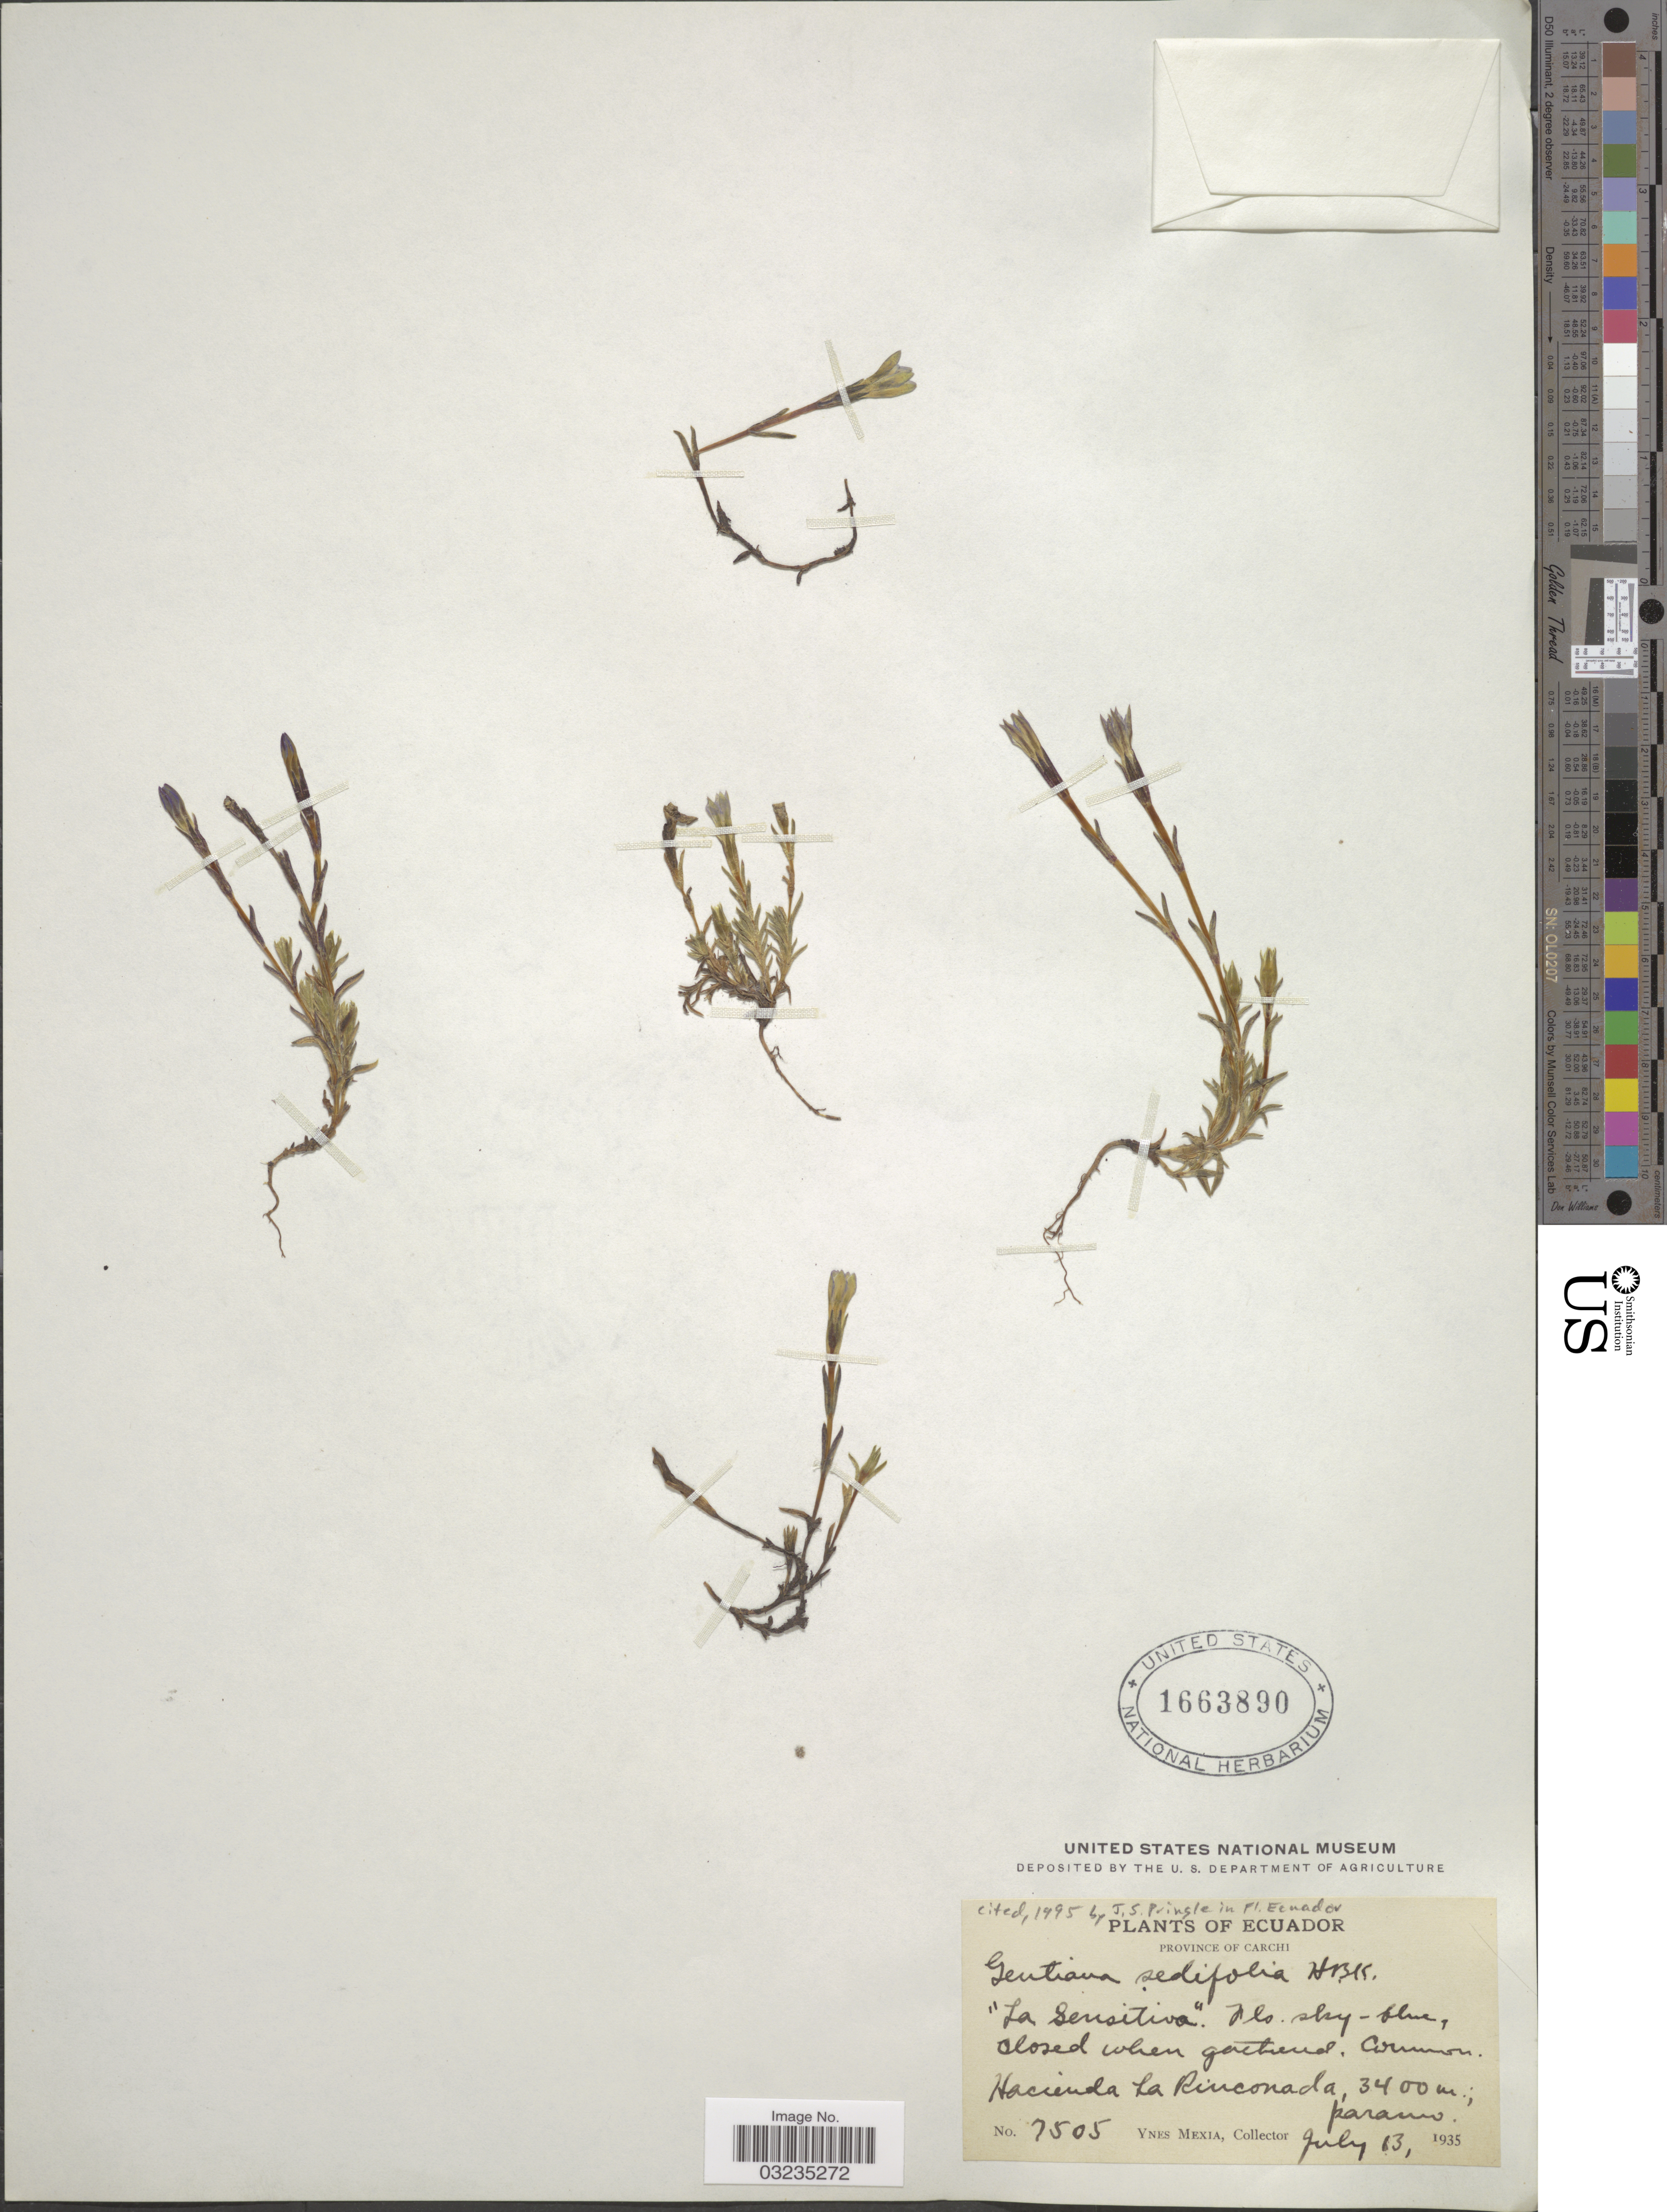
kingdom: Plantae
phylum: Tracheophyta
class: Magnoliopsida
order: Gentianales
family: Gentianaceae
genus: Gentiana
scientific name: Gentiana sedifolia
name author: Kunth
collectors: Y. Mexia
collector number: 7505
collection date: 1935-07-13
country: Ecuador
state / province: Carchi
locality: La Sensitiva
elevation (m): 3400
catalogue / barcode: US 1663890